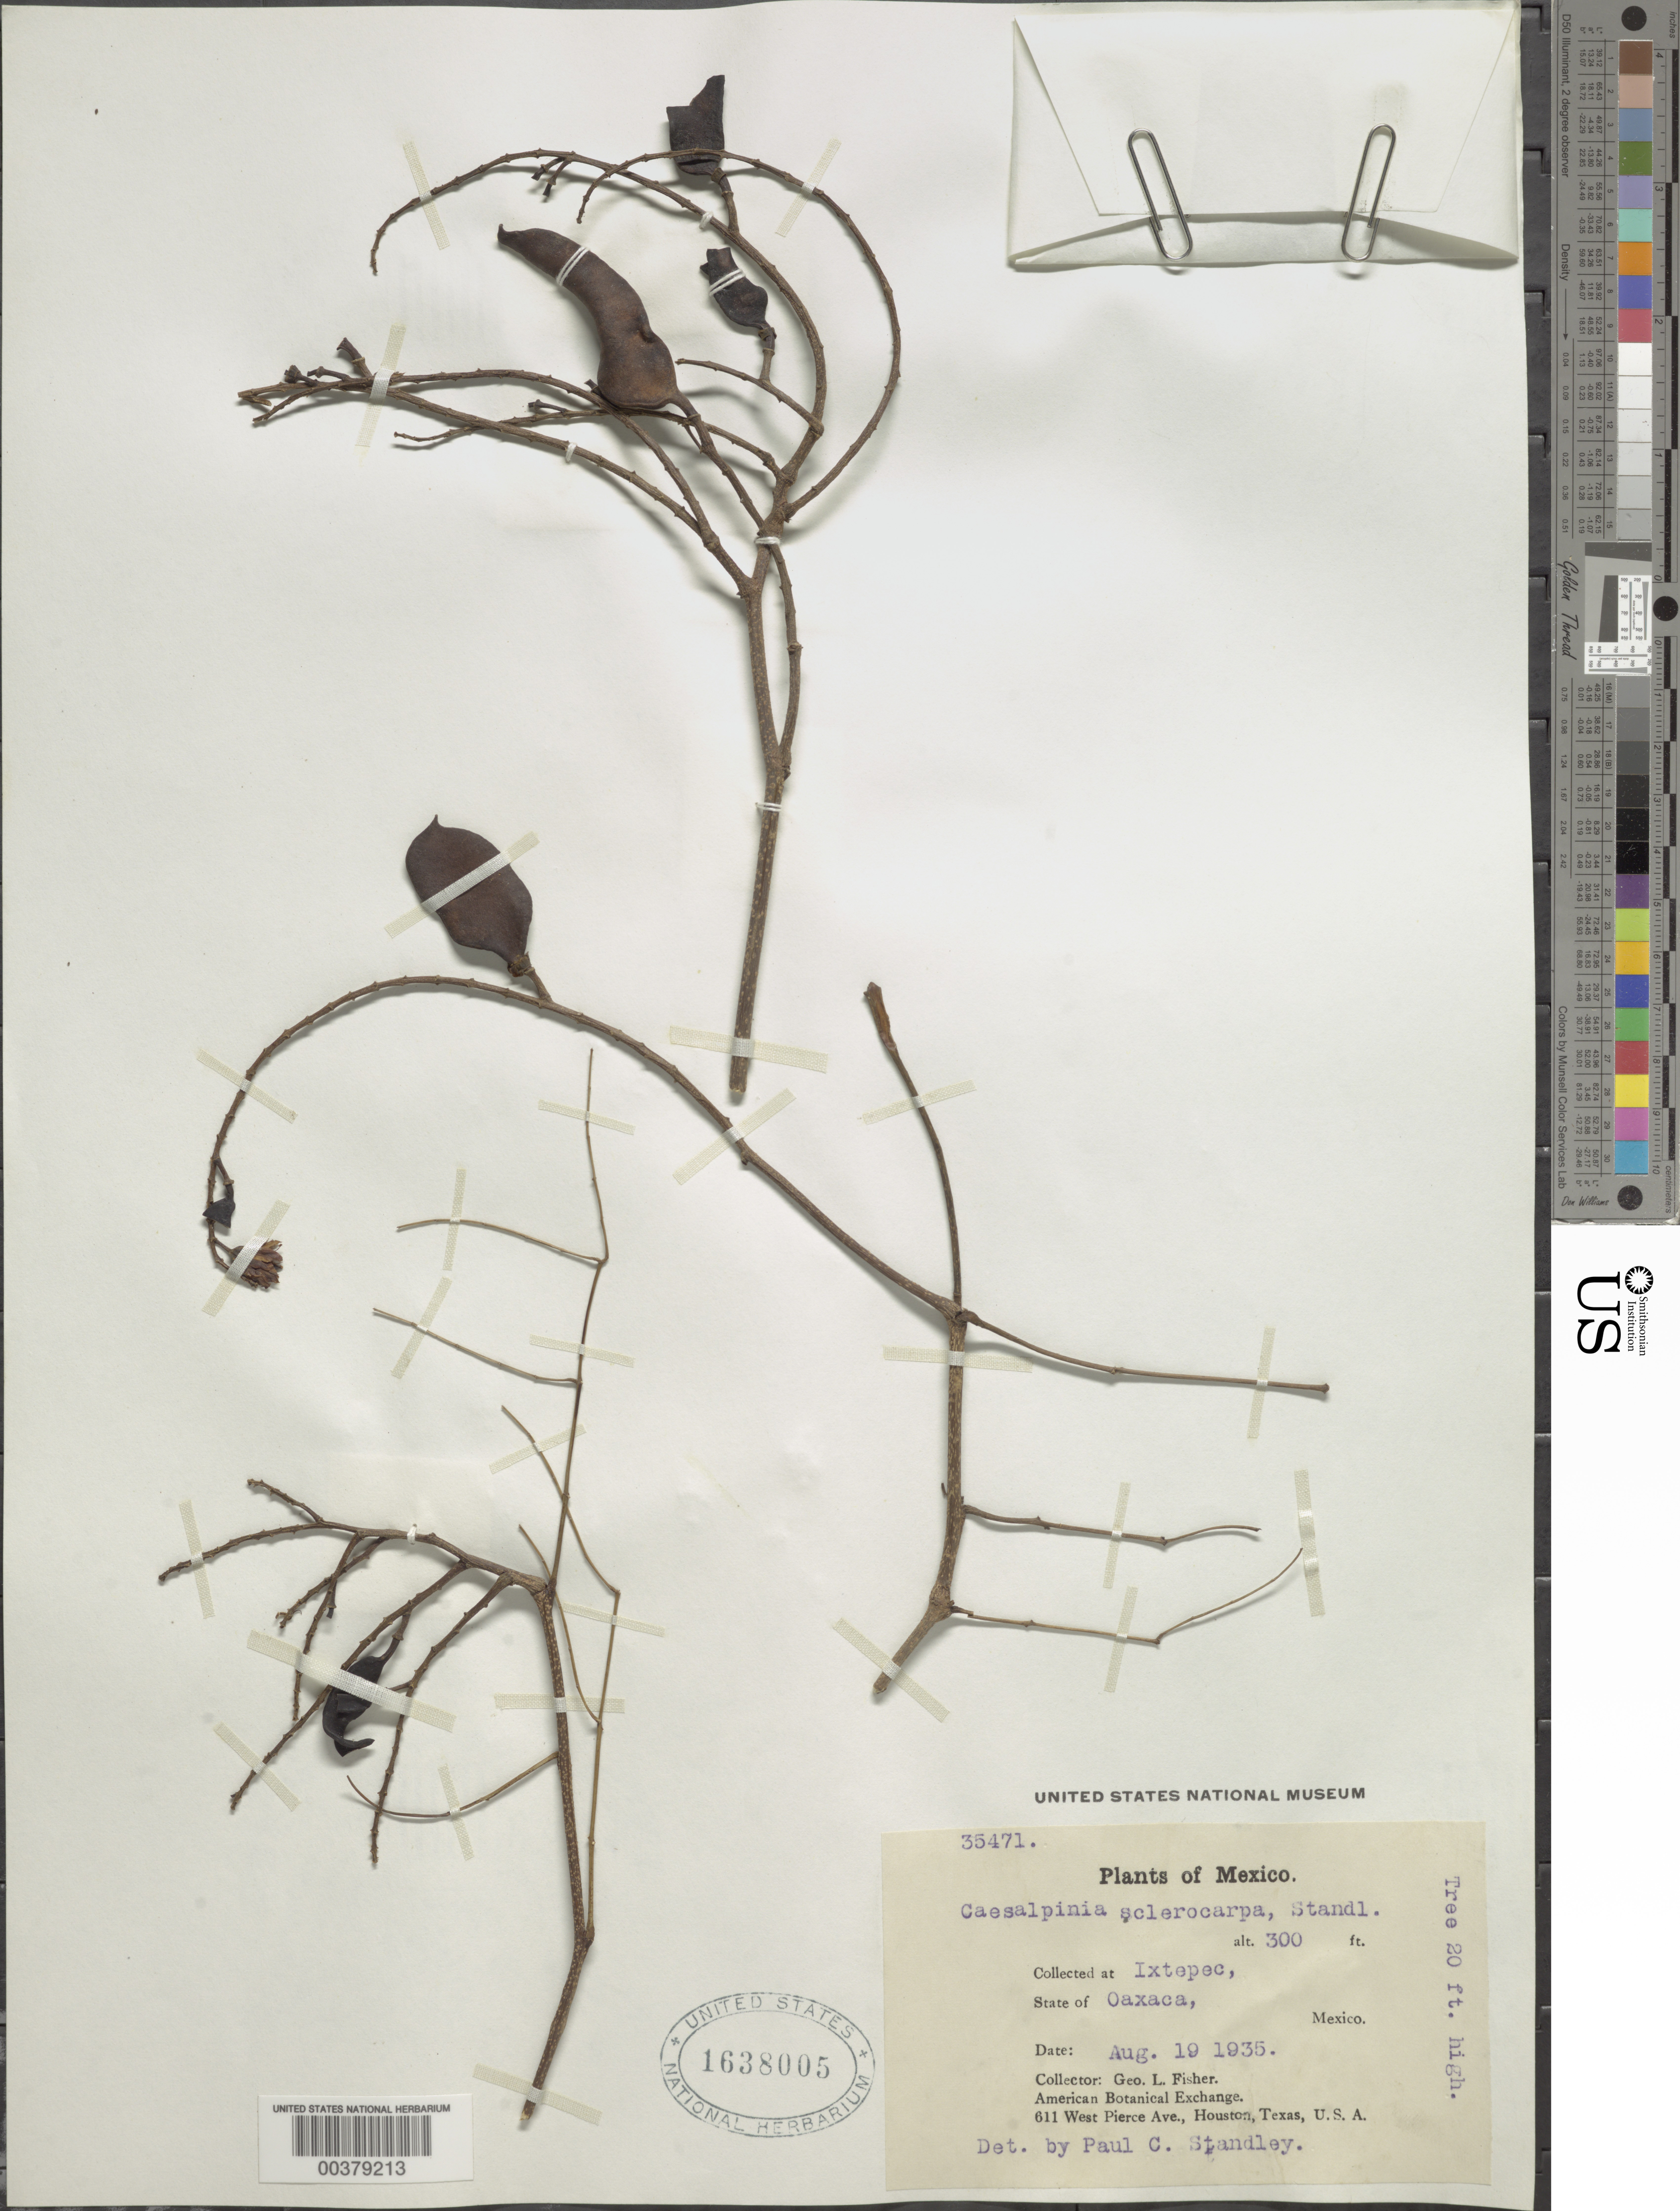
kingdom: Plantae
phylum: Tracheophyta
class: Magnoliopsida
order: Fabales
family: Fabaceae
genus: Libidibia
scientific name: Libidibia sclerocarpa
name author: (Standl.) Britton & Rose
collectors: G. L. Fisher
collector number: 35471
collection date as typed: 19 Aug 1935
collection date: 1935-08-19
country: Mexico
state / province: Oaxaca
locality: Ixtepec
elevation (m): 91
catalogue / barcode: US 1638005